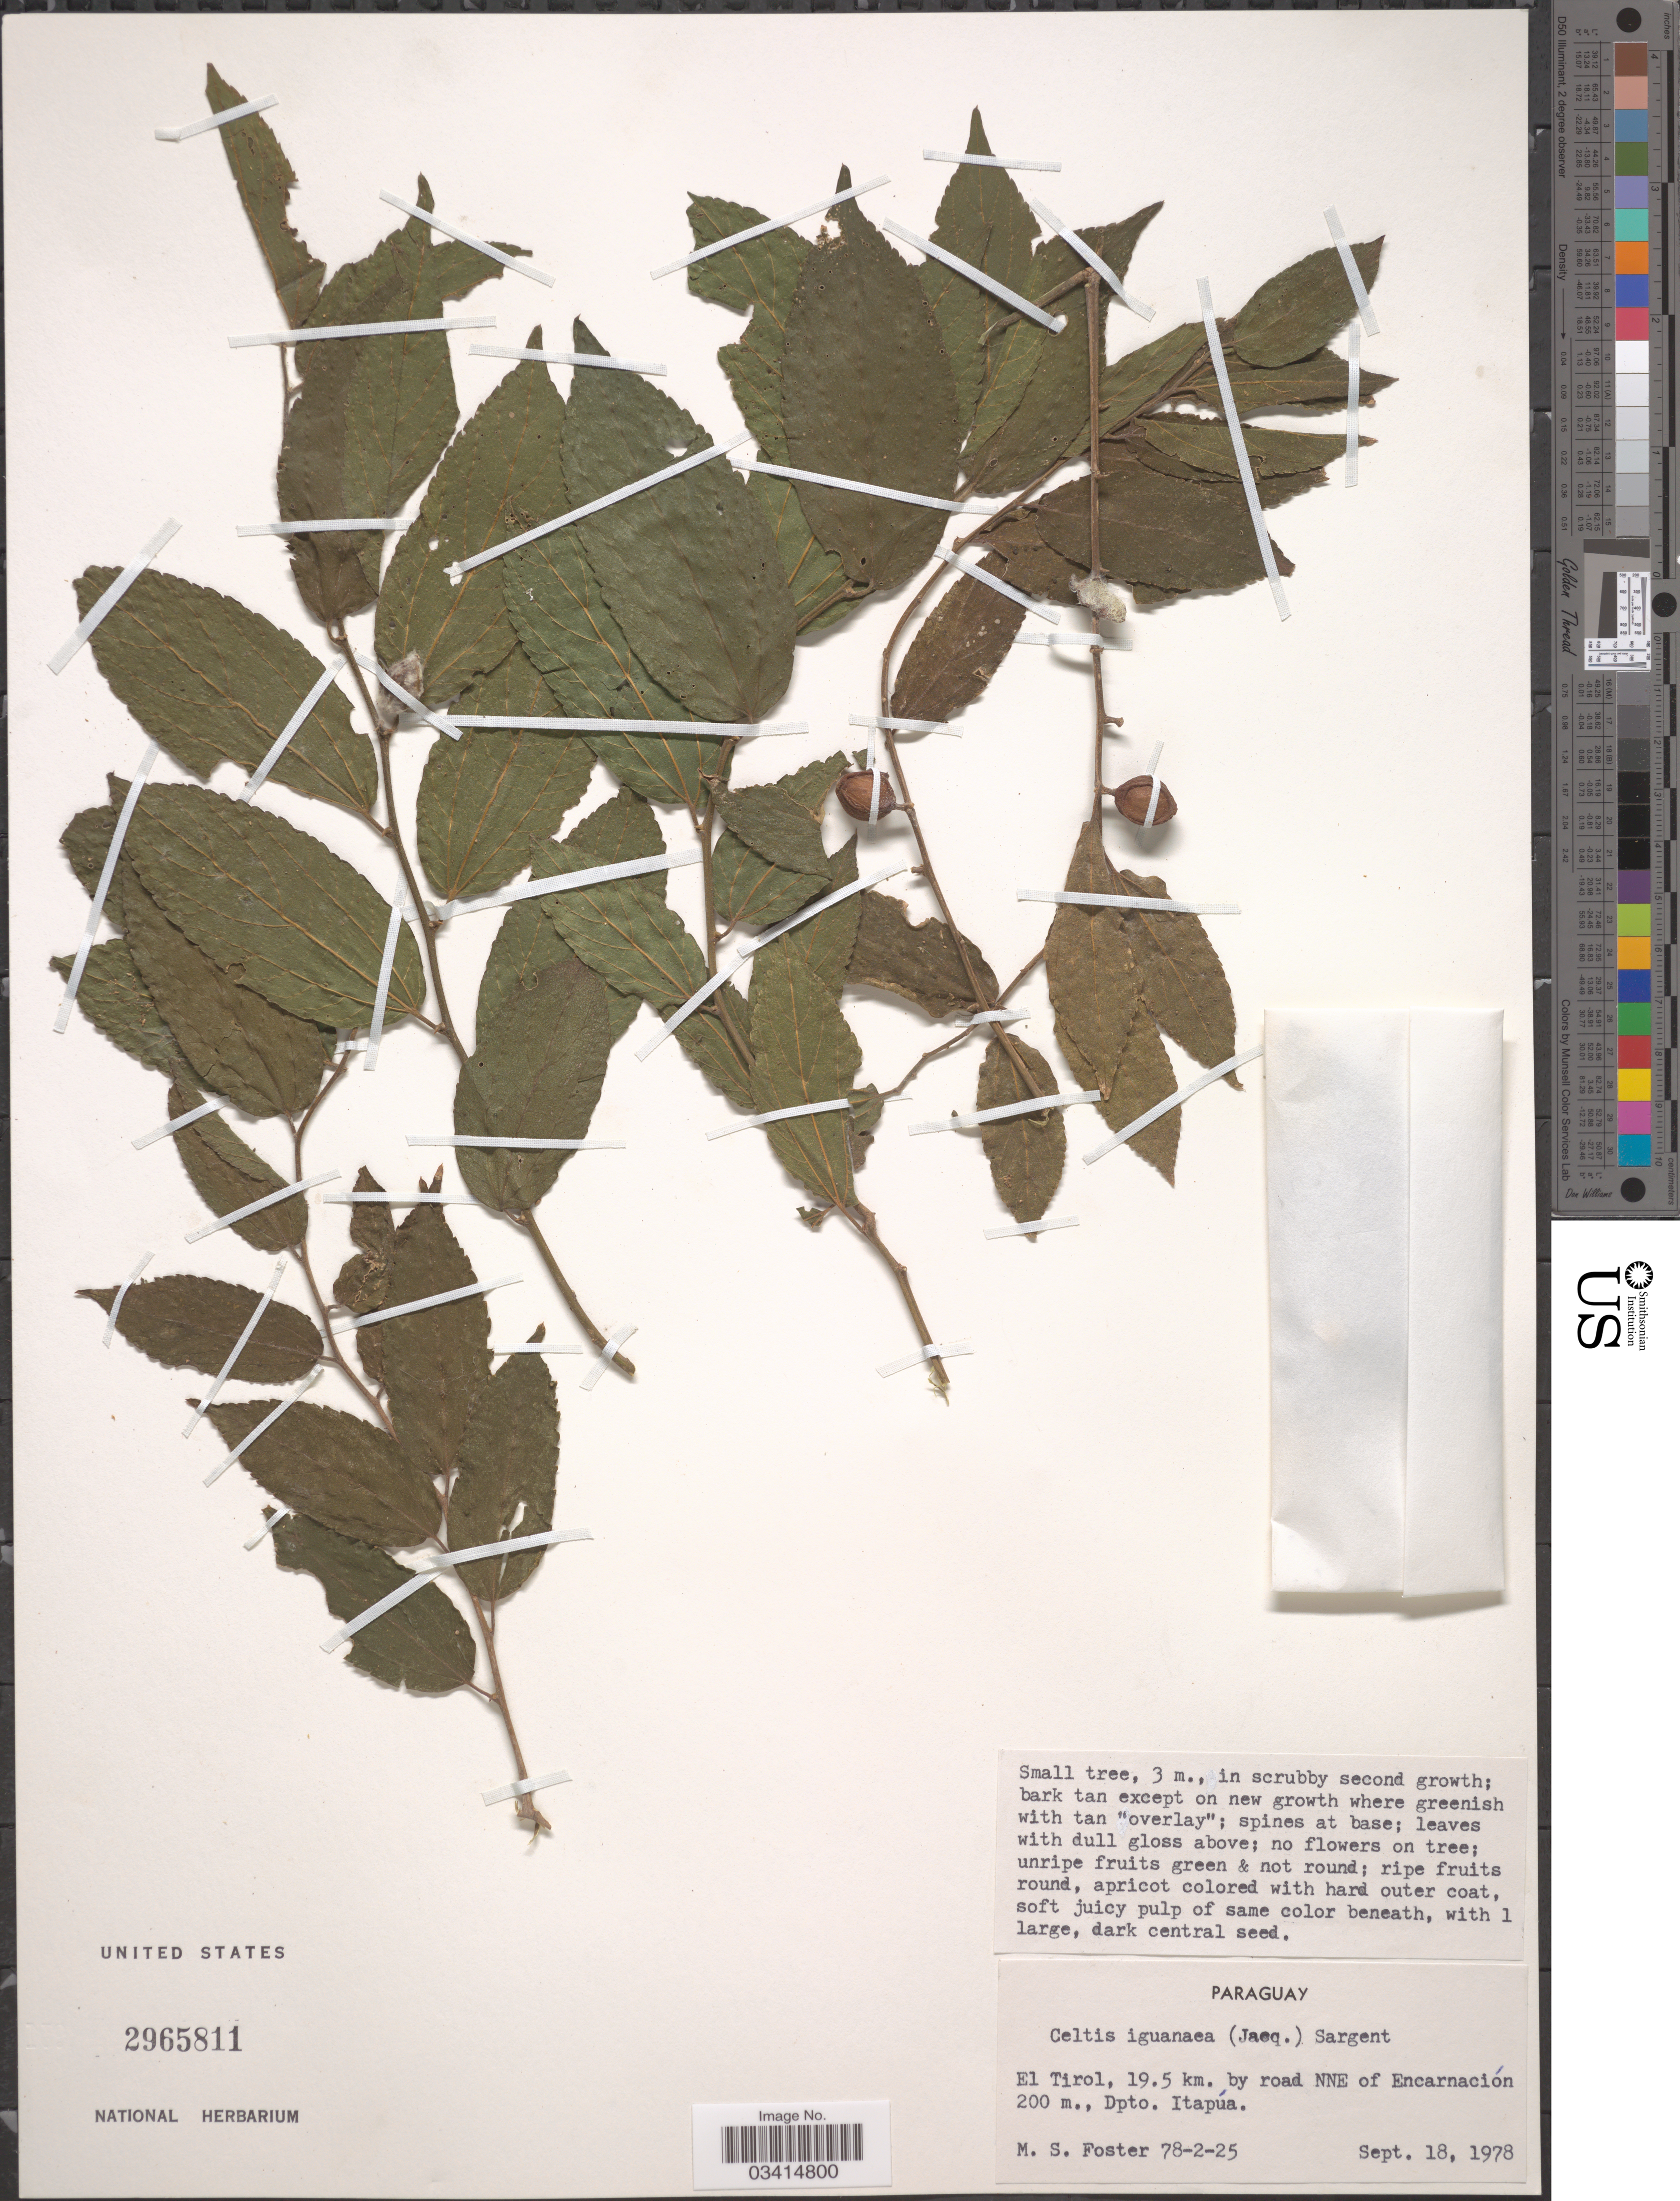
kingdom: Plantae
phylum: Tracheophyta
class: Magnoliopsida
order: Rosales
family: Cannabaceae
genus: Celtis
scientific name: Celtis iguanaea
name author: (Jacq.) Sarg.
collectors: M. Foster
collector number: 78-2-25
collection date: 1978-09-18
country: Paraguay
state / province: Itapua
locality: El Tirol, 19.5 km. by road NNE of Encarnación, Dpto. Itapúa.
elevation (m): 200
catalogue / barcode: US 2965811